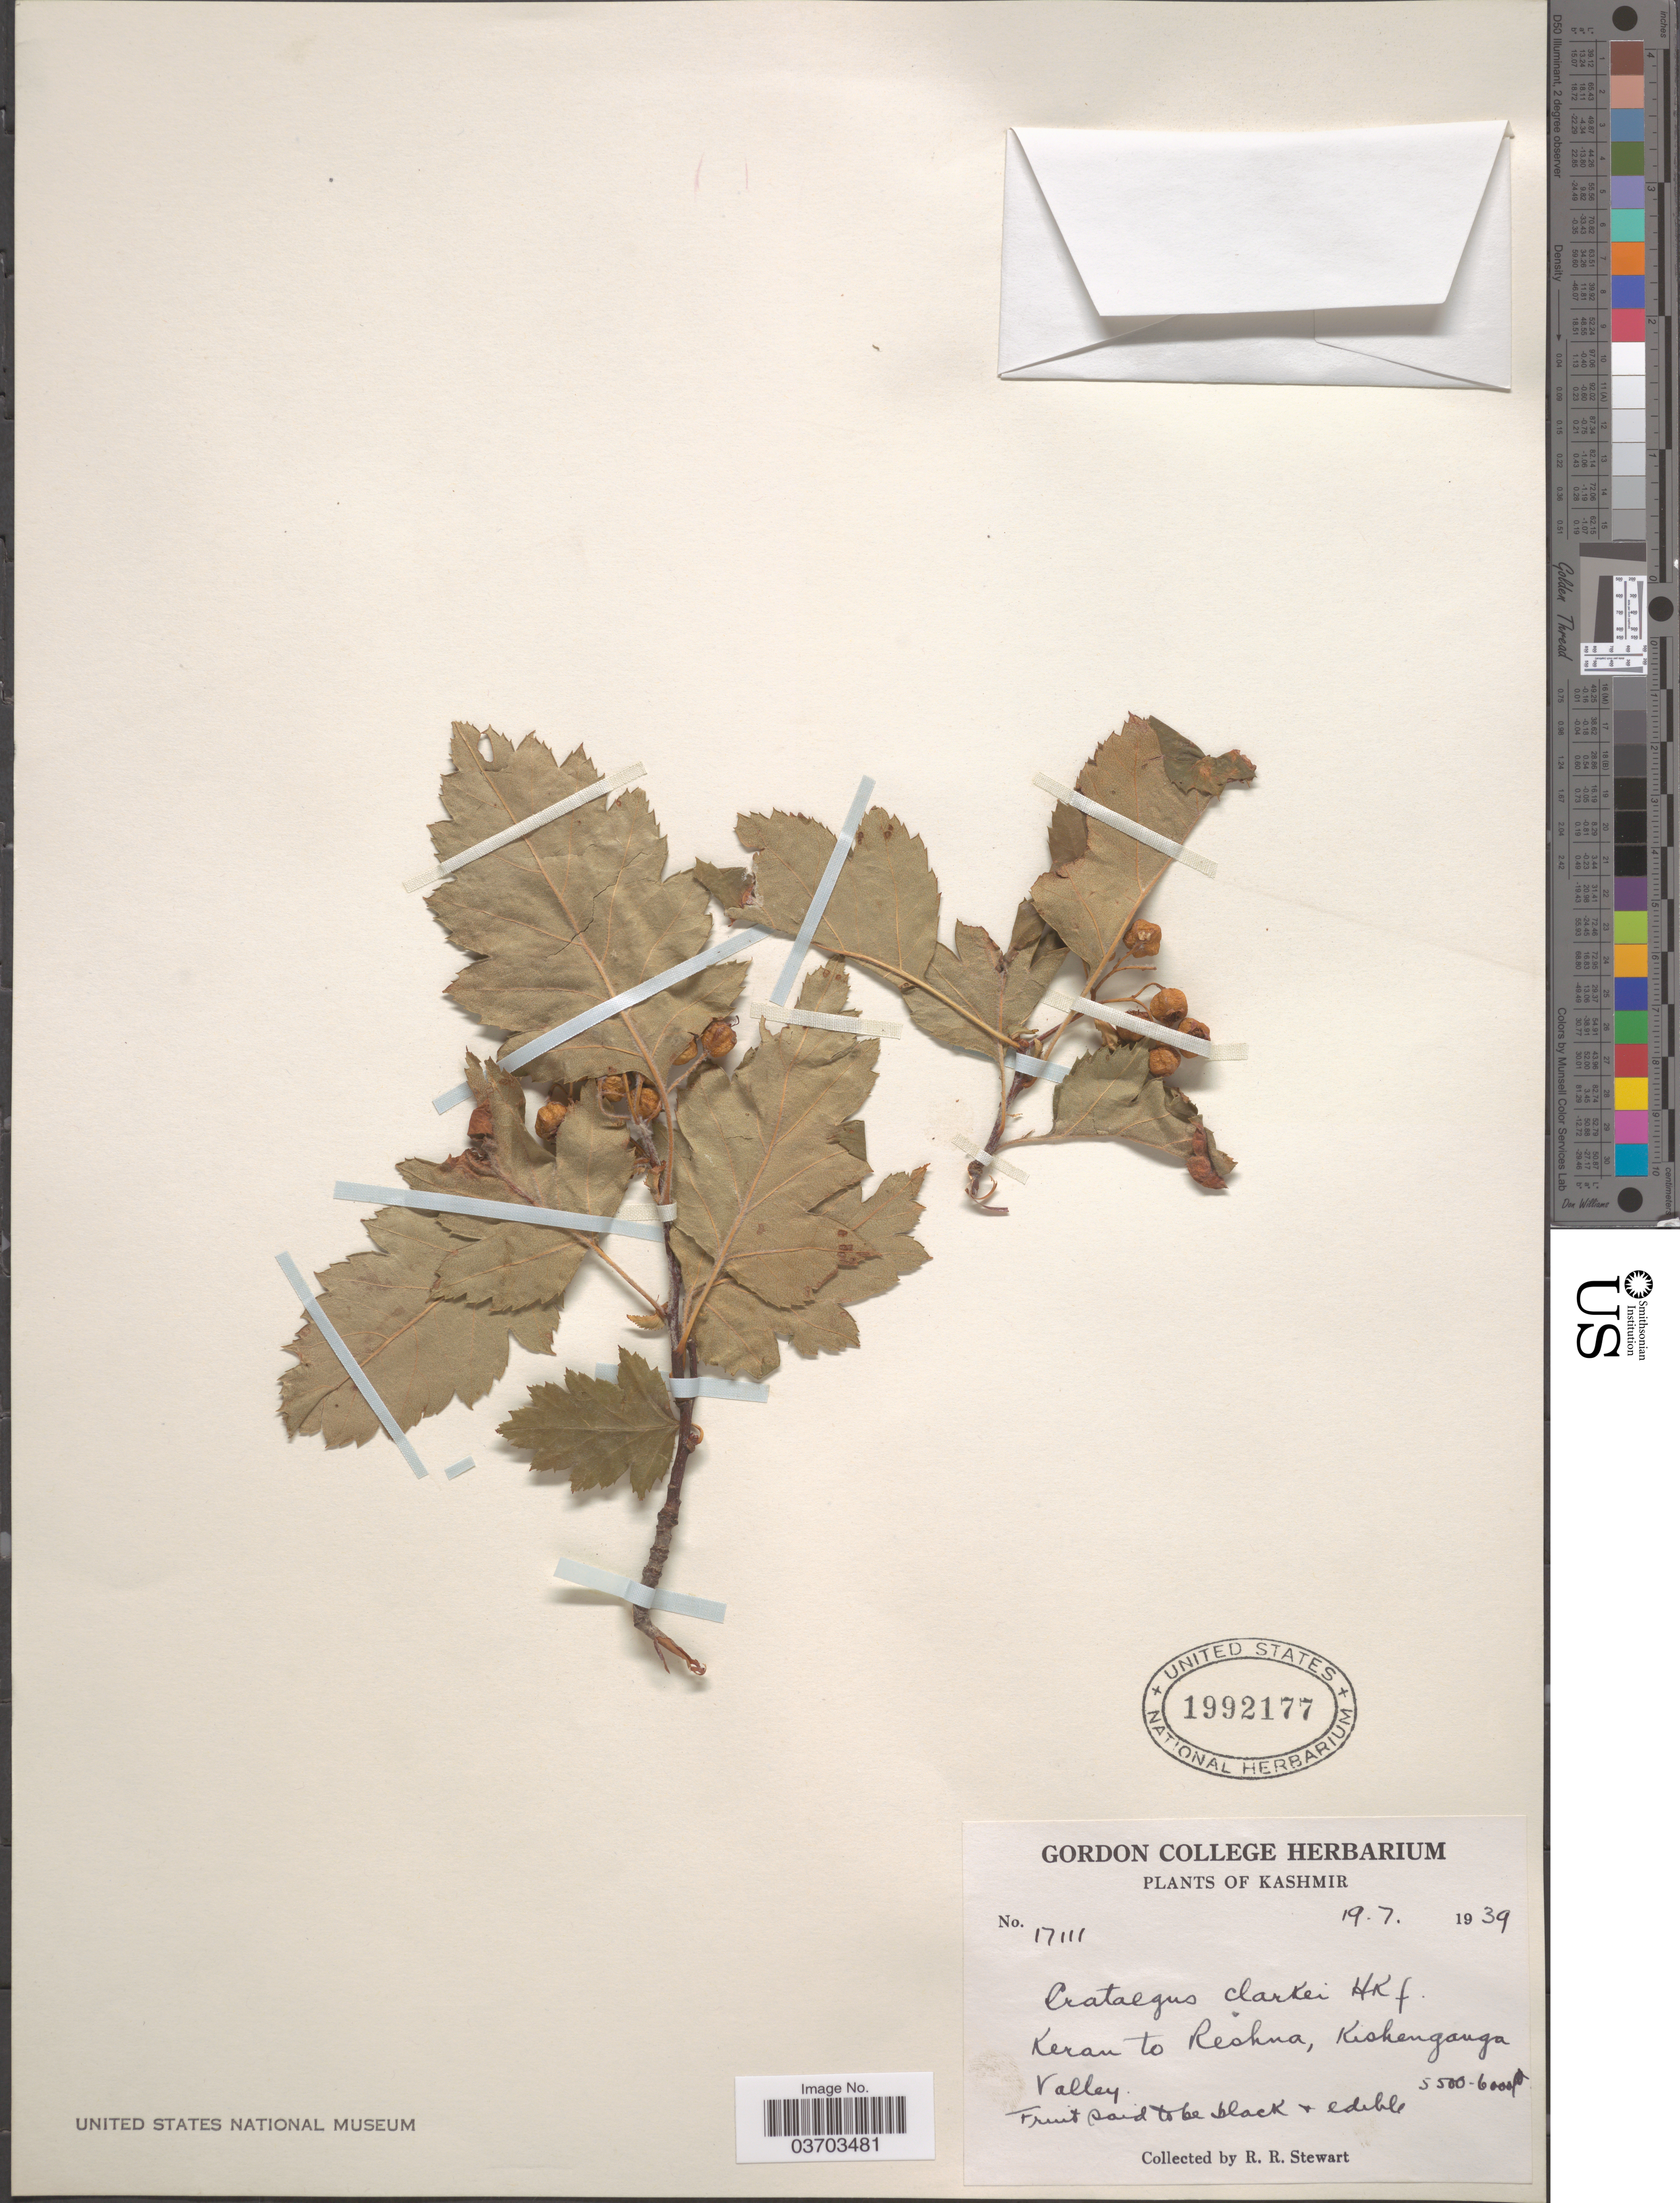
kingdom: Plantae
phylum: Tracheophyta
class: Magnoliopsida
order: Rosales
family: Rosaceae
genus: Crataegus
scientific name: Crataegus clarkii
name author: Hook. f.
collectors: R. Stewart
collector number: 17111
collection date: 1939-07-19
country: India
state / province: Jammu and Kashmir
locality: Kashmir. Keran to Reshna, Kishenganga Valley.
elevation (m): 1676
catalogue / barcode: US 1992177